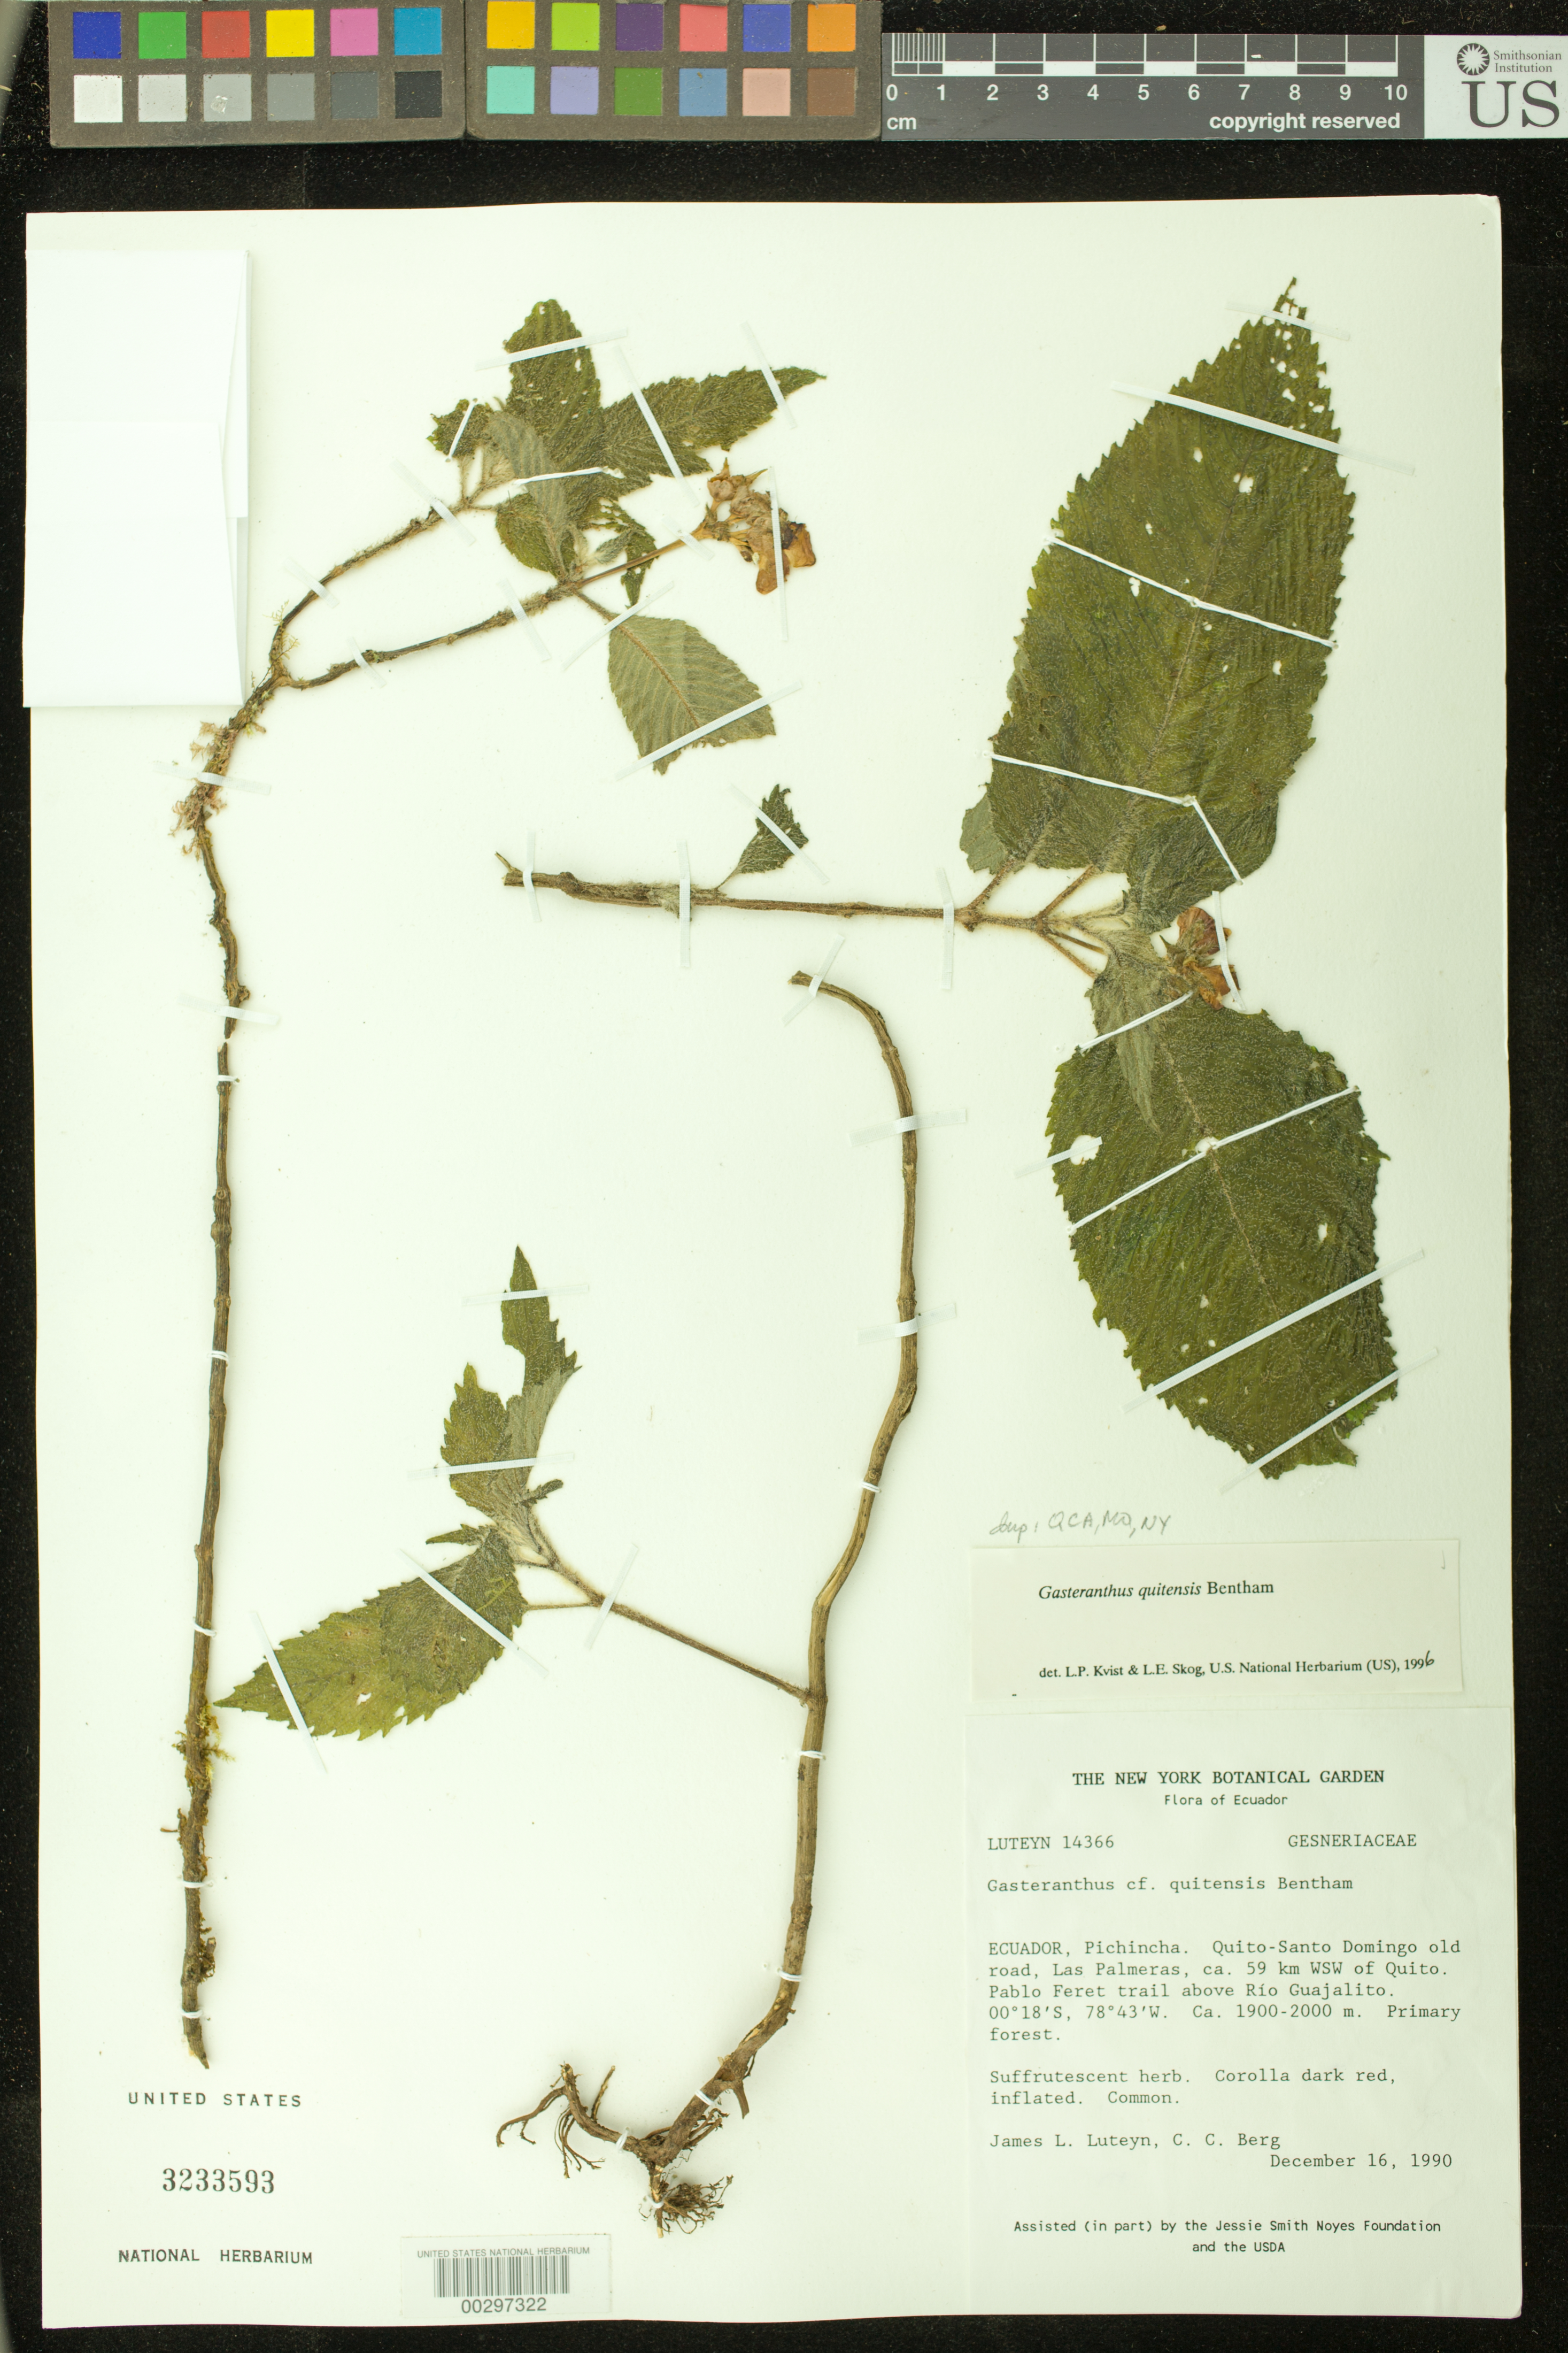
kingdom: Plantae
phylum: Tracheophyta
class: Magnoliopsida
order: Lamiales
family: Gesneriaceae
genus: Gasteranthus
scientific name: Gasteranthus quitensis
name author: Benth.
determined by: Skog, Laurence E.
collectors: J. L. Luteyn & C. C. Berg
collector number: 14366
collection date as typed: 16 Dec 1990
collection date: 1990-12-16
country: Ecuador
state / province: Pichincha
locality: Quito - Santo Domingo old road, Las Palmeras, ca. 59 km WSW of Quito; Pablo Feret trail above Río Guajalito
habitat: Primary forest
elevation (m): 1900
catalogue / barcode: US 3233593